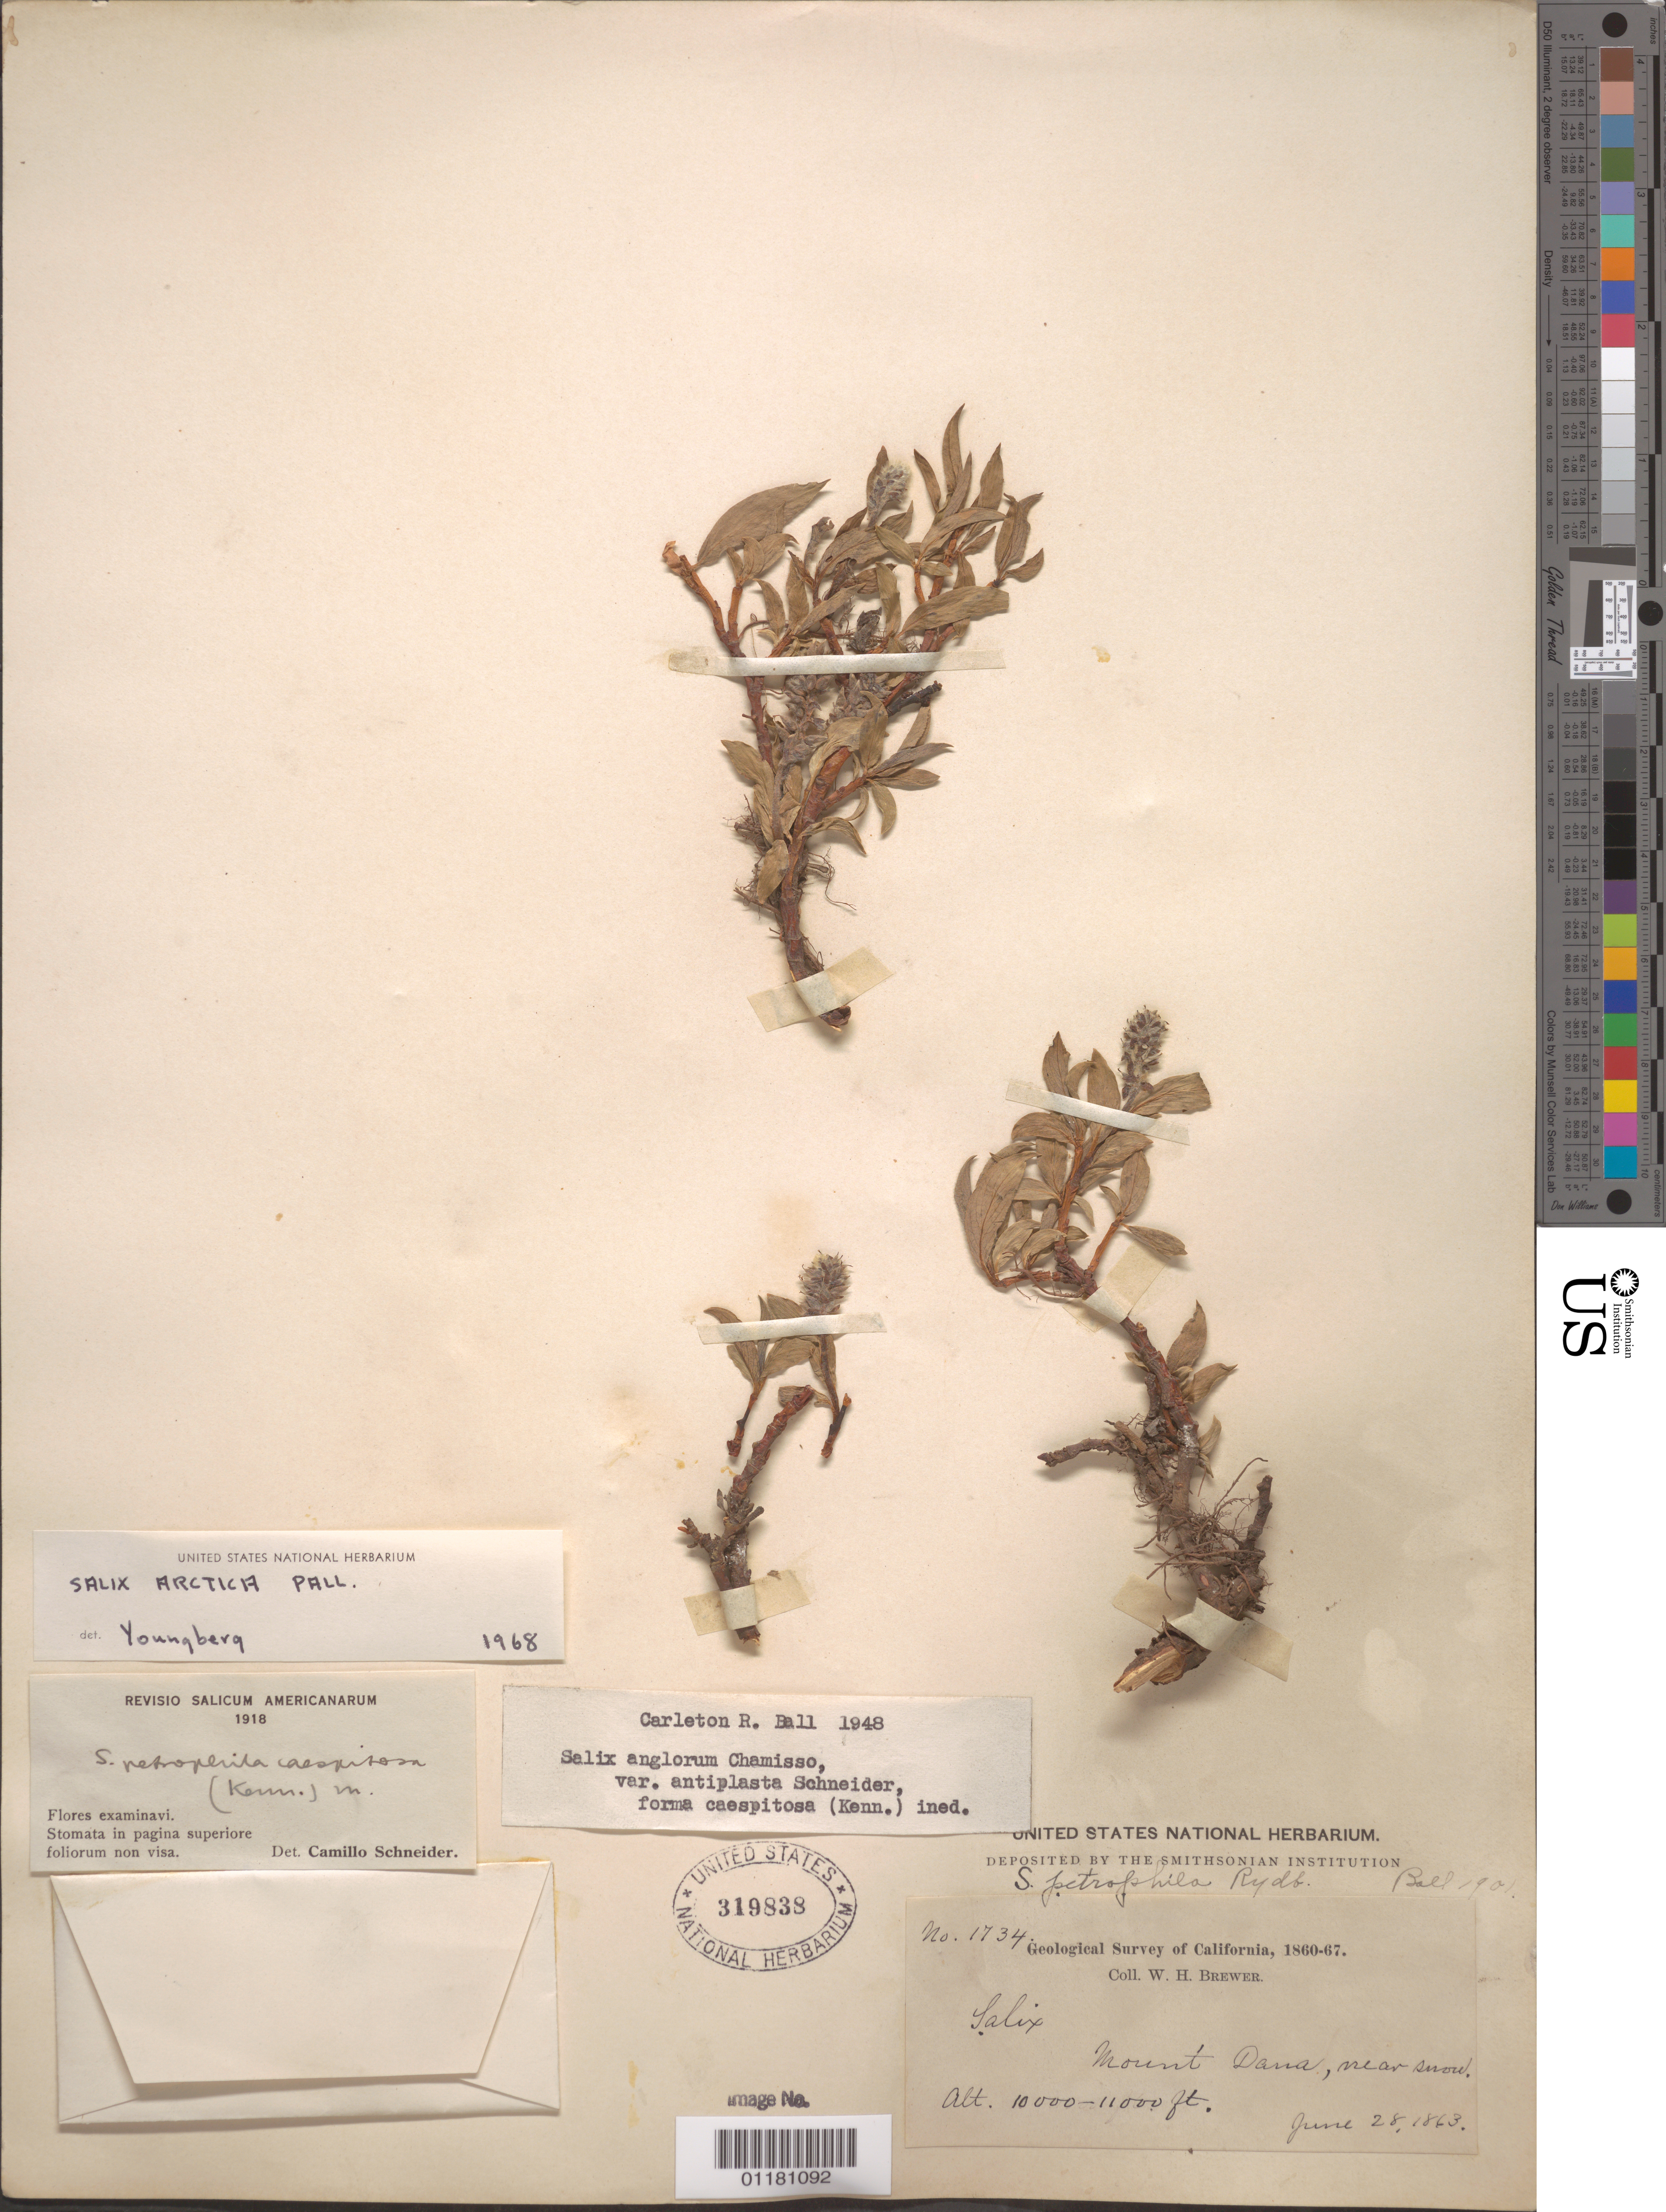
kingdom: Plantae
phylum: Tracheophyta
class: Magnoliopsida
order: Malpighiales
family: Salicaceae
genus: Salix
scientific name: Salix arctica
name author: Pall.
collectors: W. H. Brewer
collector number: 1734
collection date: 1863-06-28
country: United States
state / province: California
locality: Mount Dana, near snow.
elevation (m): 3048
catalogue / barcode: US 319838